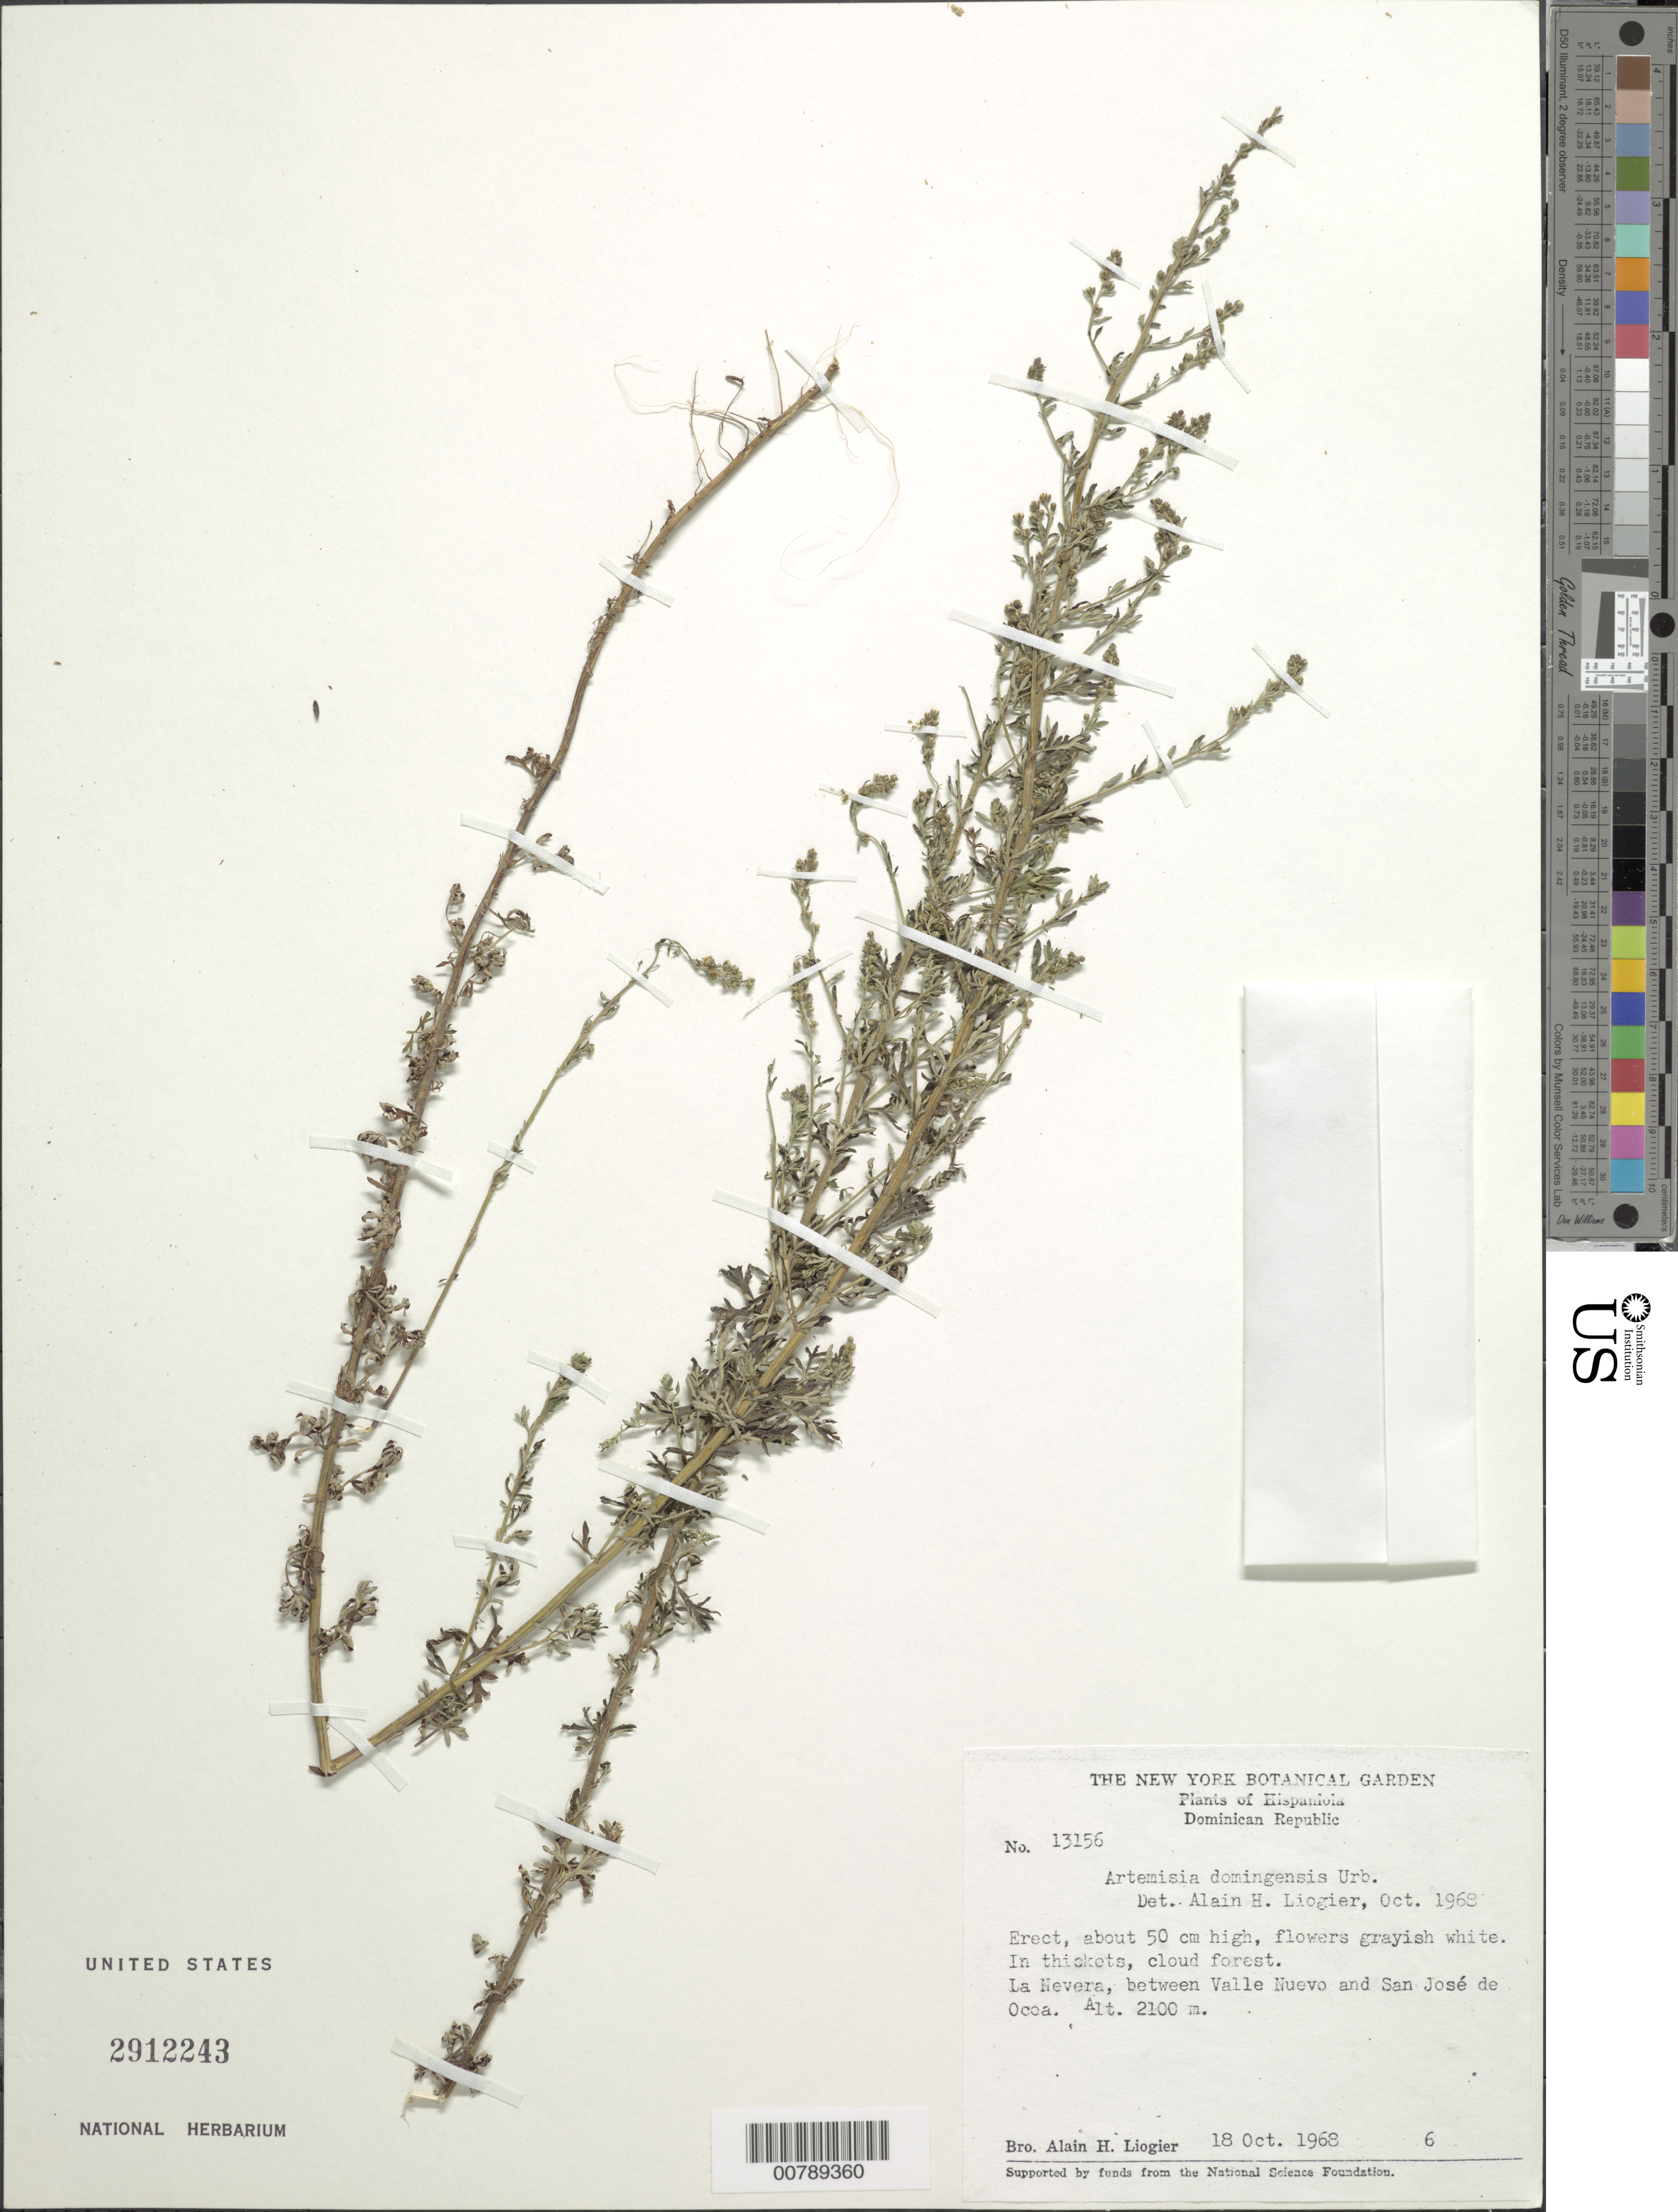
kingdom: Plantae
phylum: Tracheophyta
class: Magnoliopsida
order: Asterales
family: Asteraceae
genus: Artemisia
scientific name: Artemisia domingensis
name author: Urb.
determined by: Liogier, Alain H.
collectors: A. H. Liogier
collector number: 13156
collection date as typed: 18 Oct 1968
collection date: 1968-10-18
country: Dominican Republic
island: Hispaniola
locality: La Nevera, between valle Nuevo and San José de Ocoa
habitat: In thickets, cloud forest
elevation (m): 2100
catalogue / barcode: US 2912243